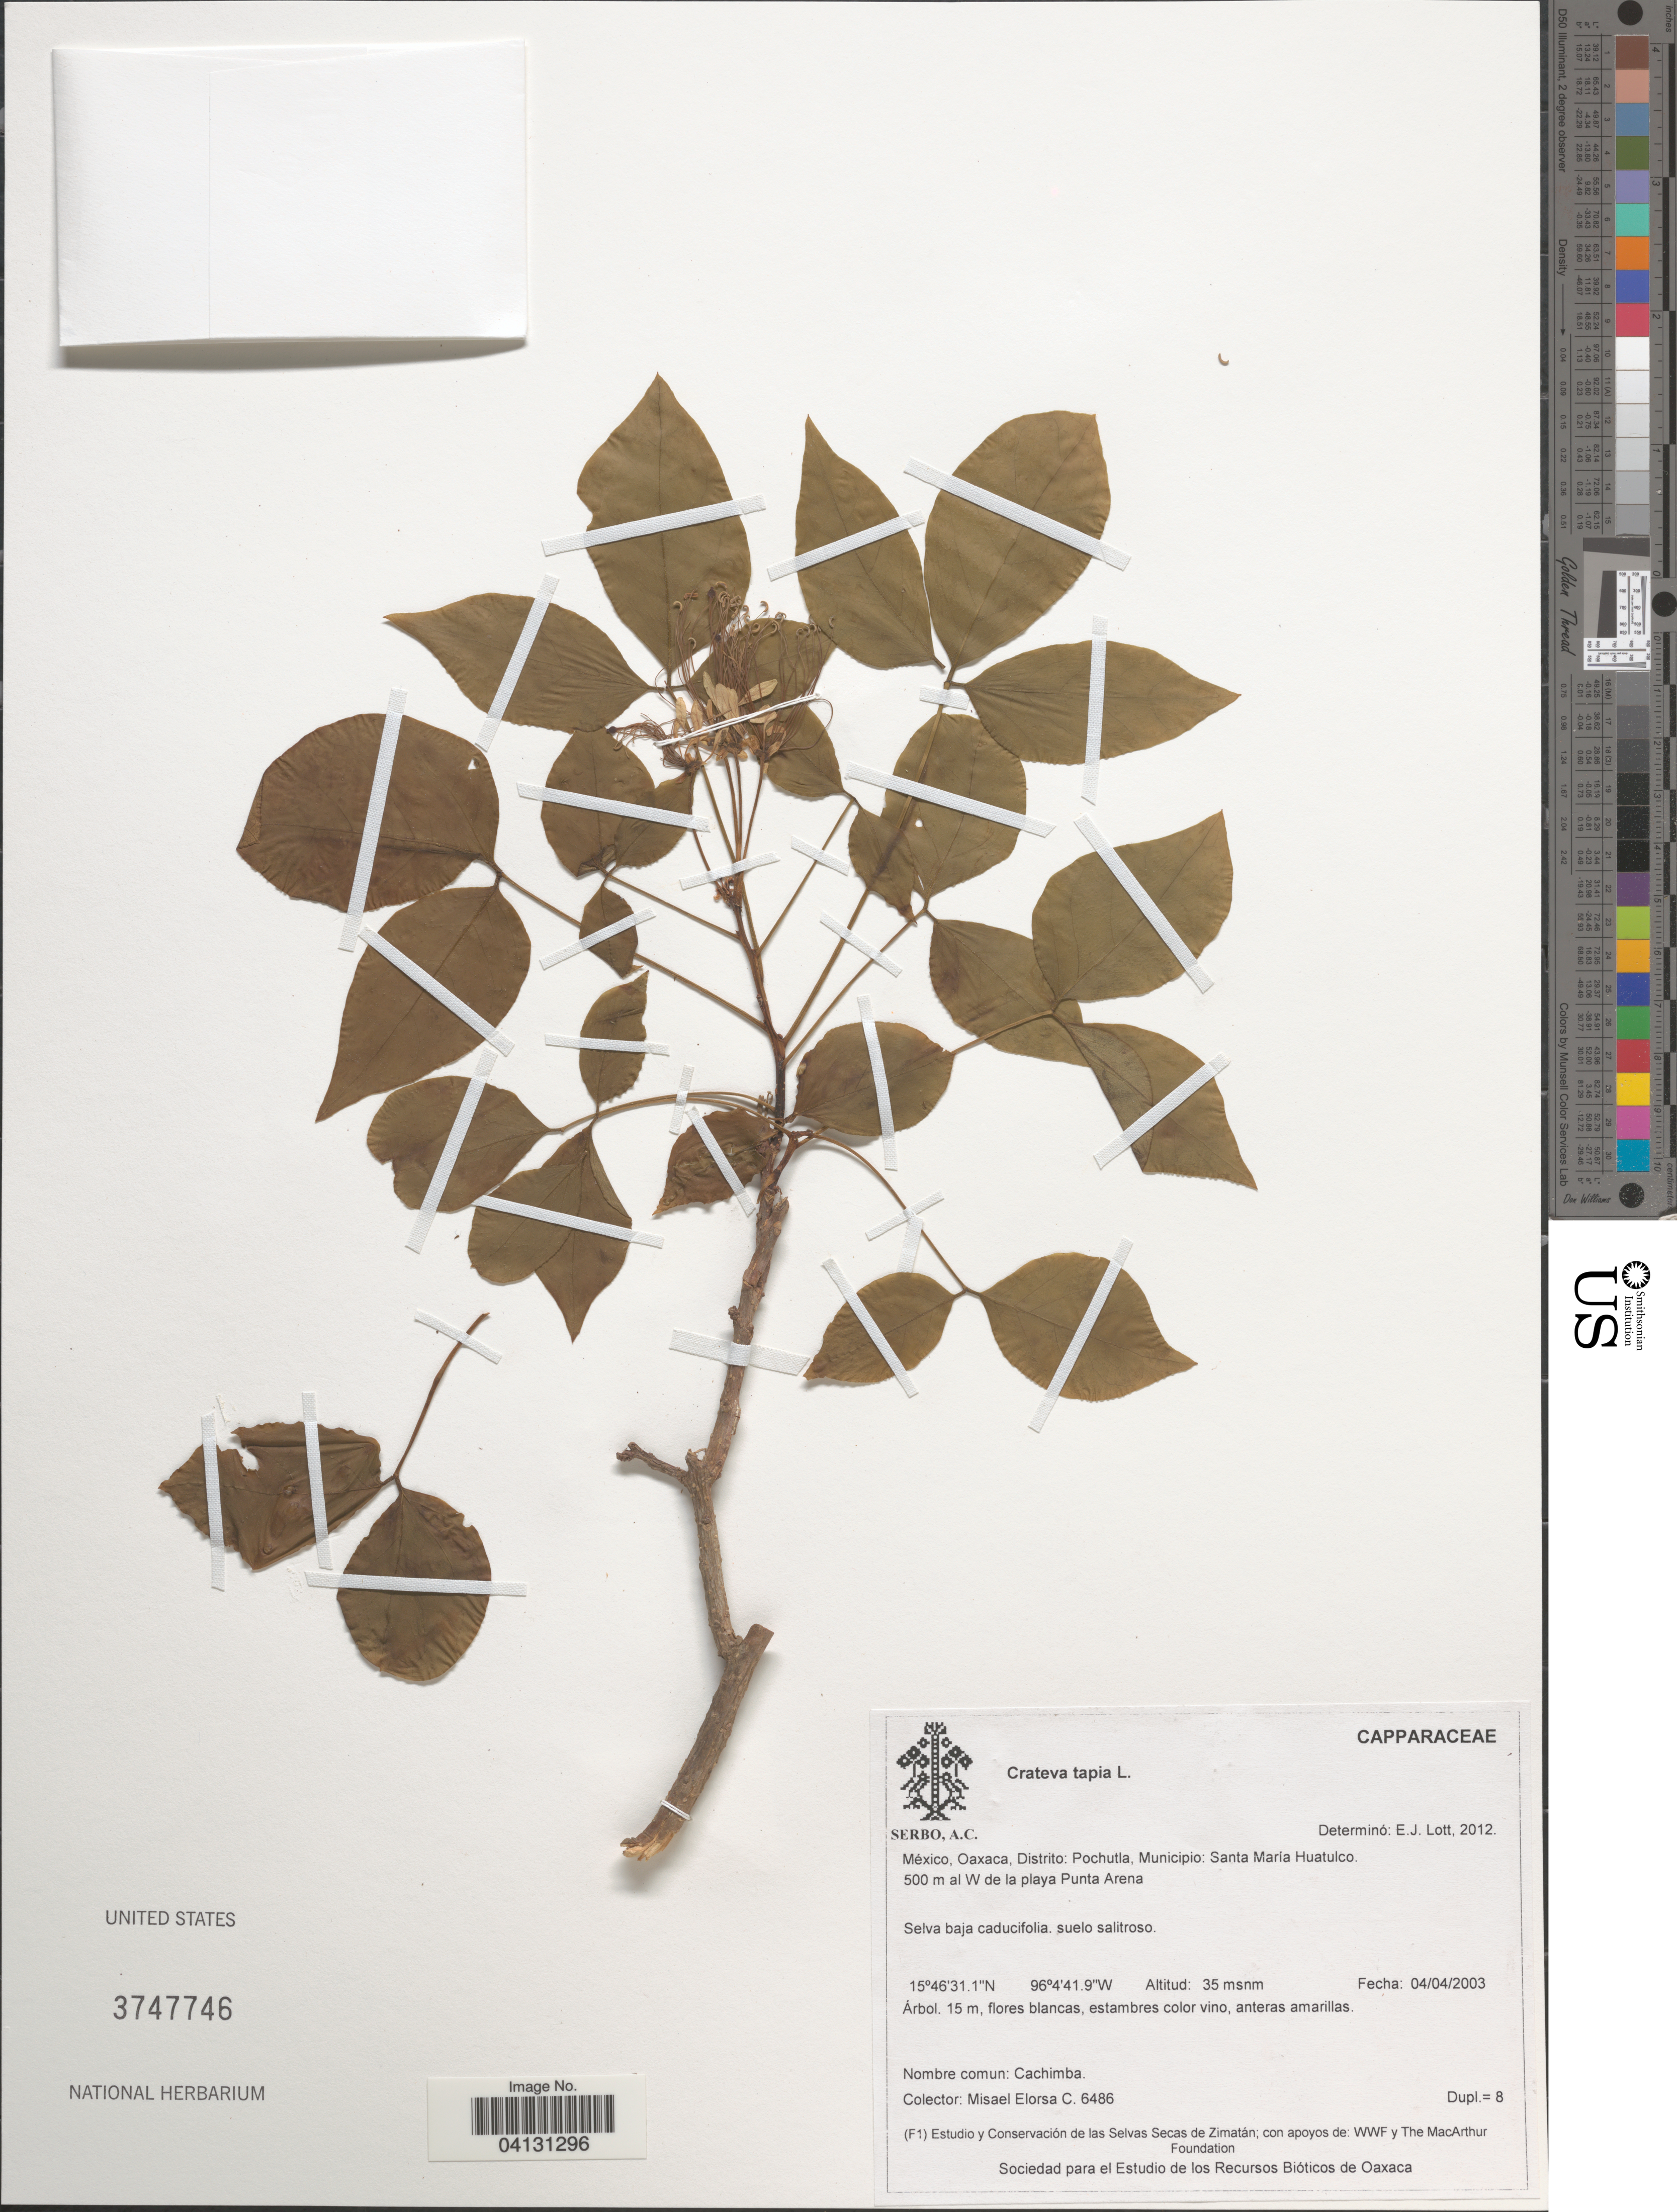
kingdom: Plantae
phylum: Tracheophyta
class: Magnoliopsida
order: Brassicales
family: Capparaceae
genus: Crateva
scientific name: Crateva tapia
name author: L.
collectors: M. Elorsa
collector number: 6486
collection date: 2003-04-04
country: Mexico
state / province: Oaxaca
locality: Distrito: Pochutla, Municipio: Santa María Huatulco. W de la playa Punta Arena.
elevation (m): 500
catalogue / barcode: US 3747746